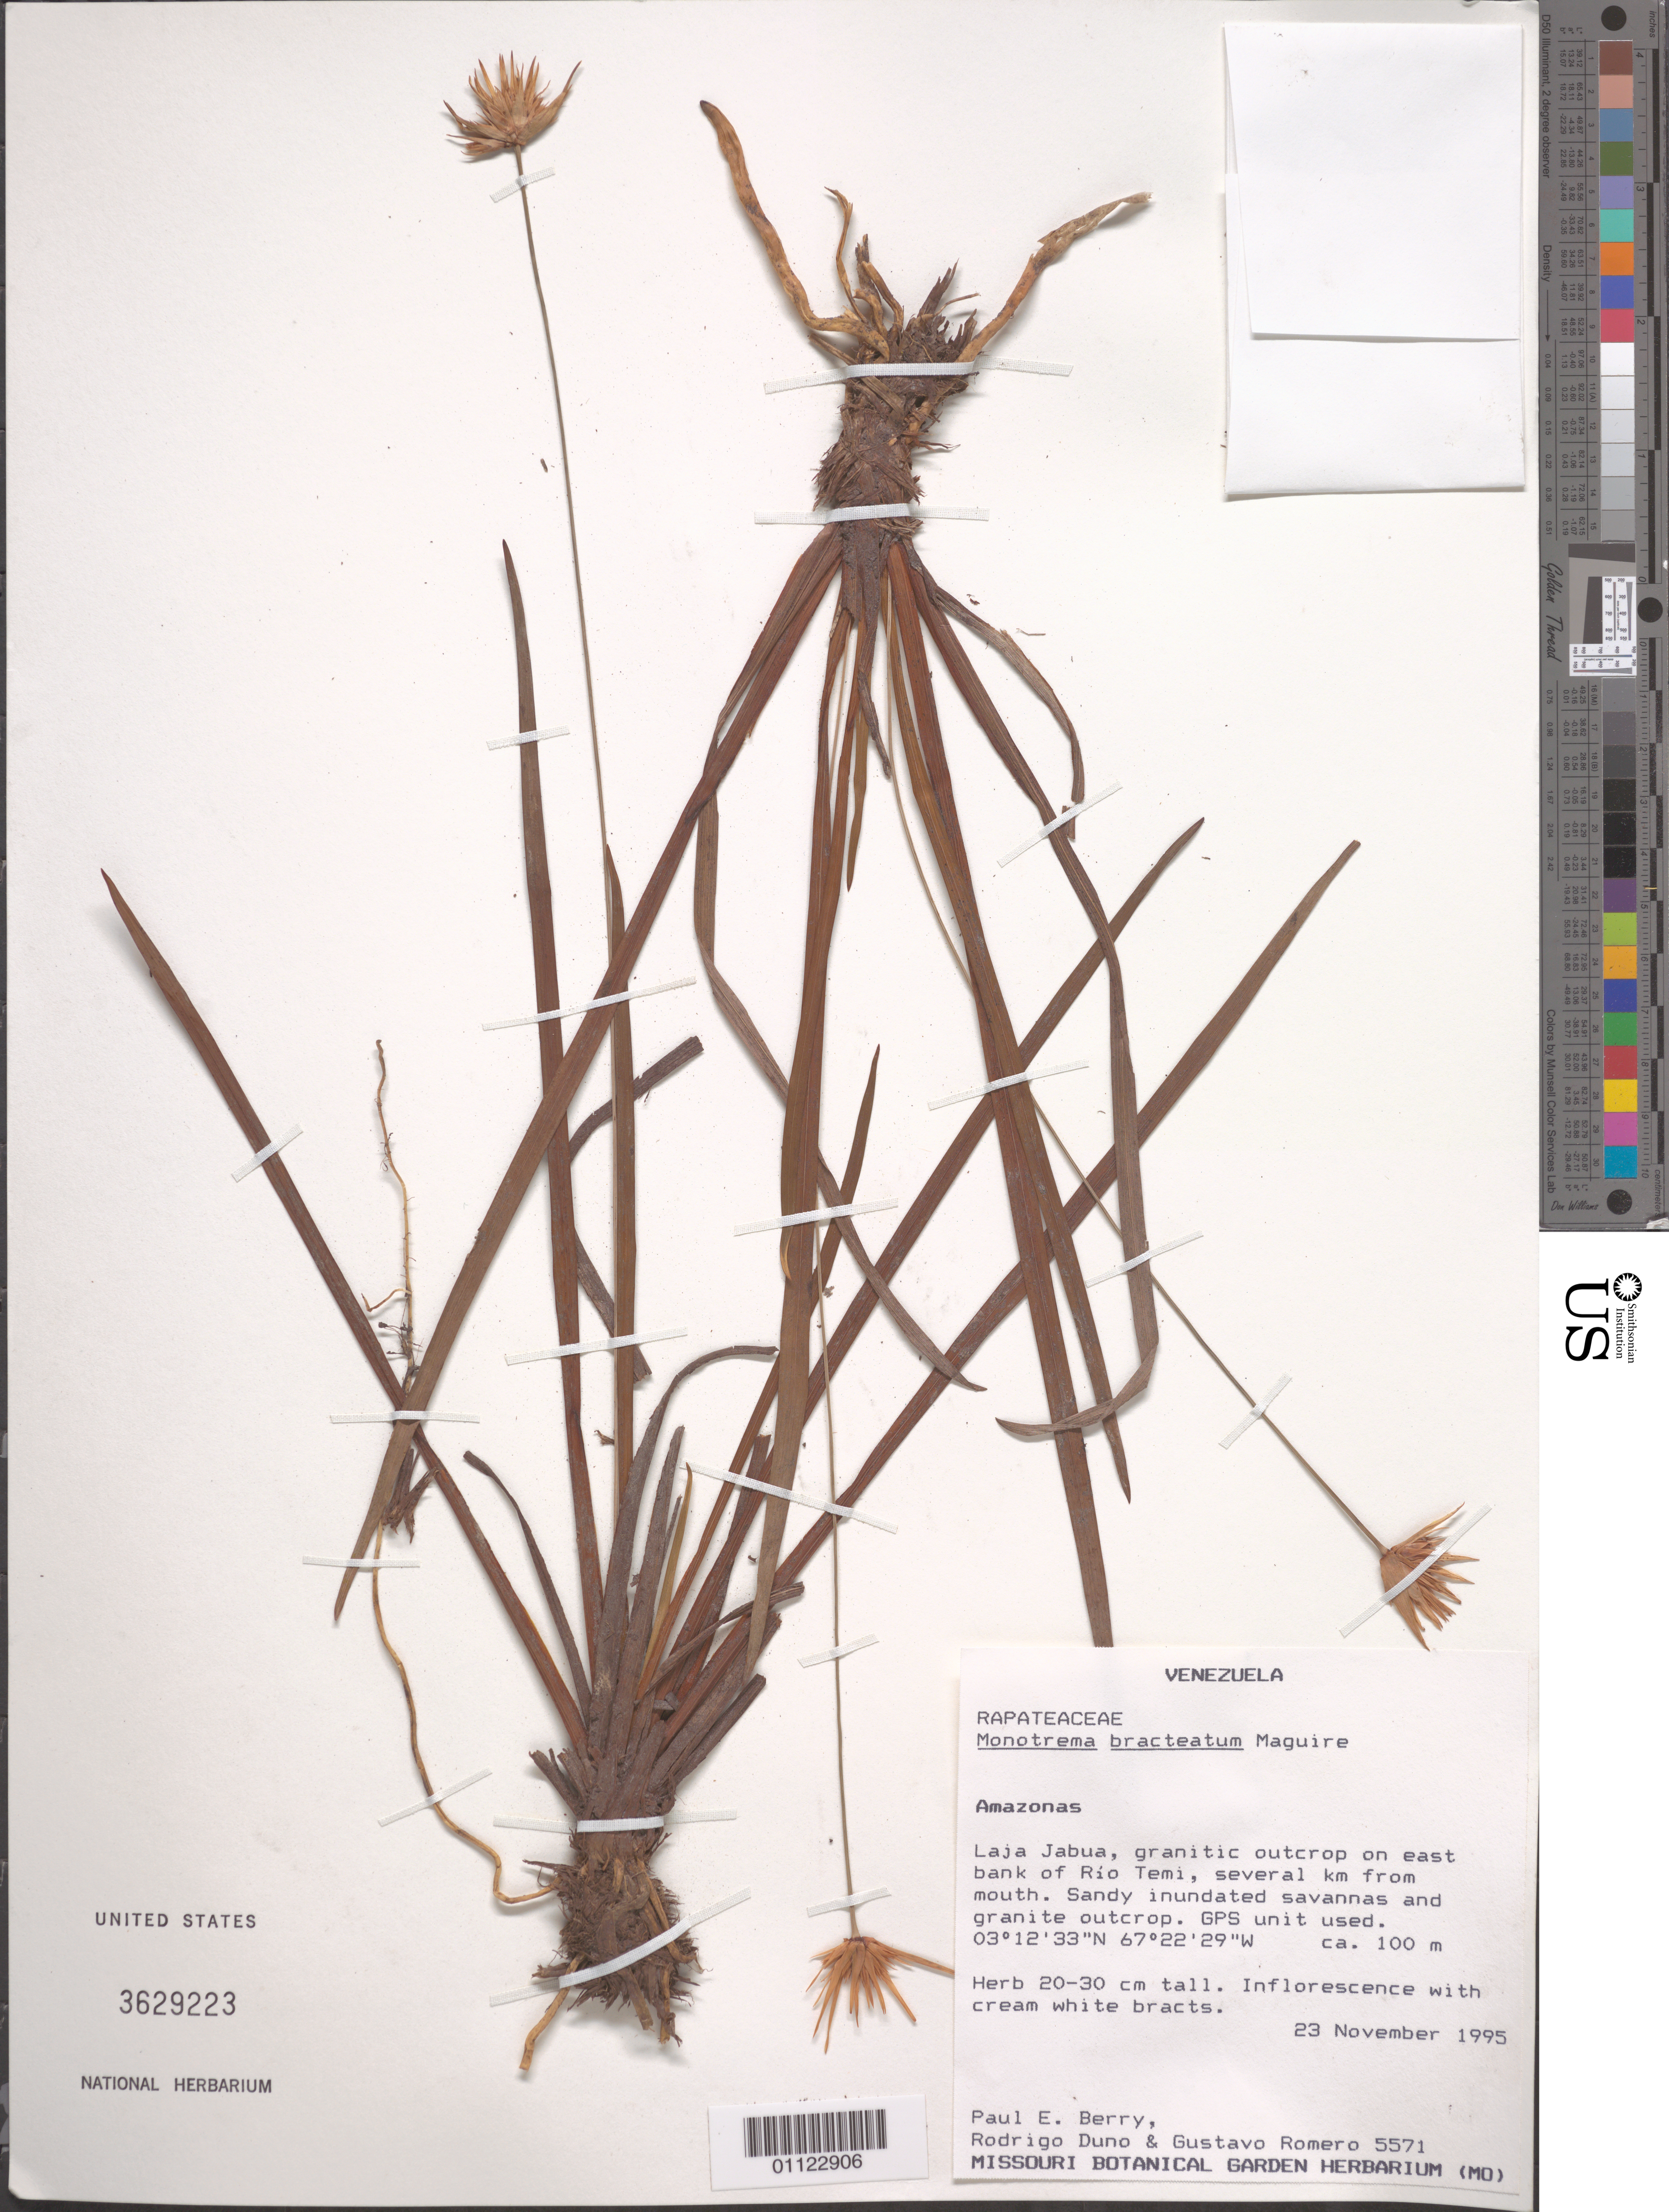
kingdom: Plantae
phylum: Tracheophyta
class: Liliopsida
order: Poales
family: Rapateaceae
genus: Monotrema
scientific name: Monotrema bracteatum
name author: Maguire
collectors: P. E. Berry, R. Duno de Stefano & G. A. Romero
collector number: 5571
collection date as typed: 23-Nov-95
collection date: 1995-11-23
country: Venezuela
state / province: Amazonas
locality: Laja Jabua, east ank of Río Temi, granitic outcrop several km from mouth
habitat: Sandy inundated savannas and granite outcrop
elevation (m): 100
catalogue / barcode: US 3629223